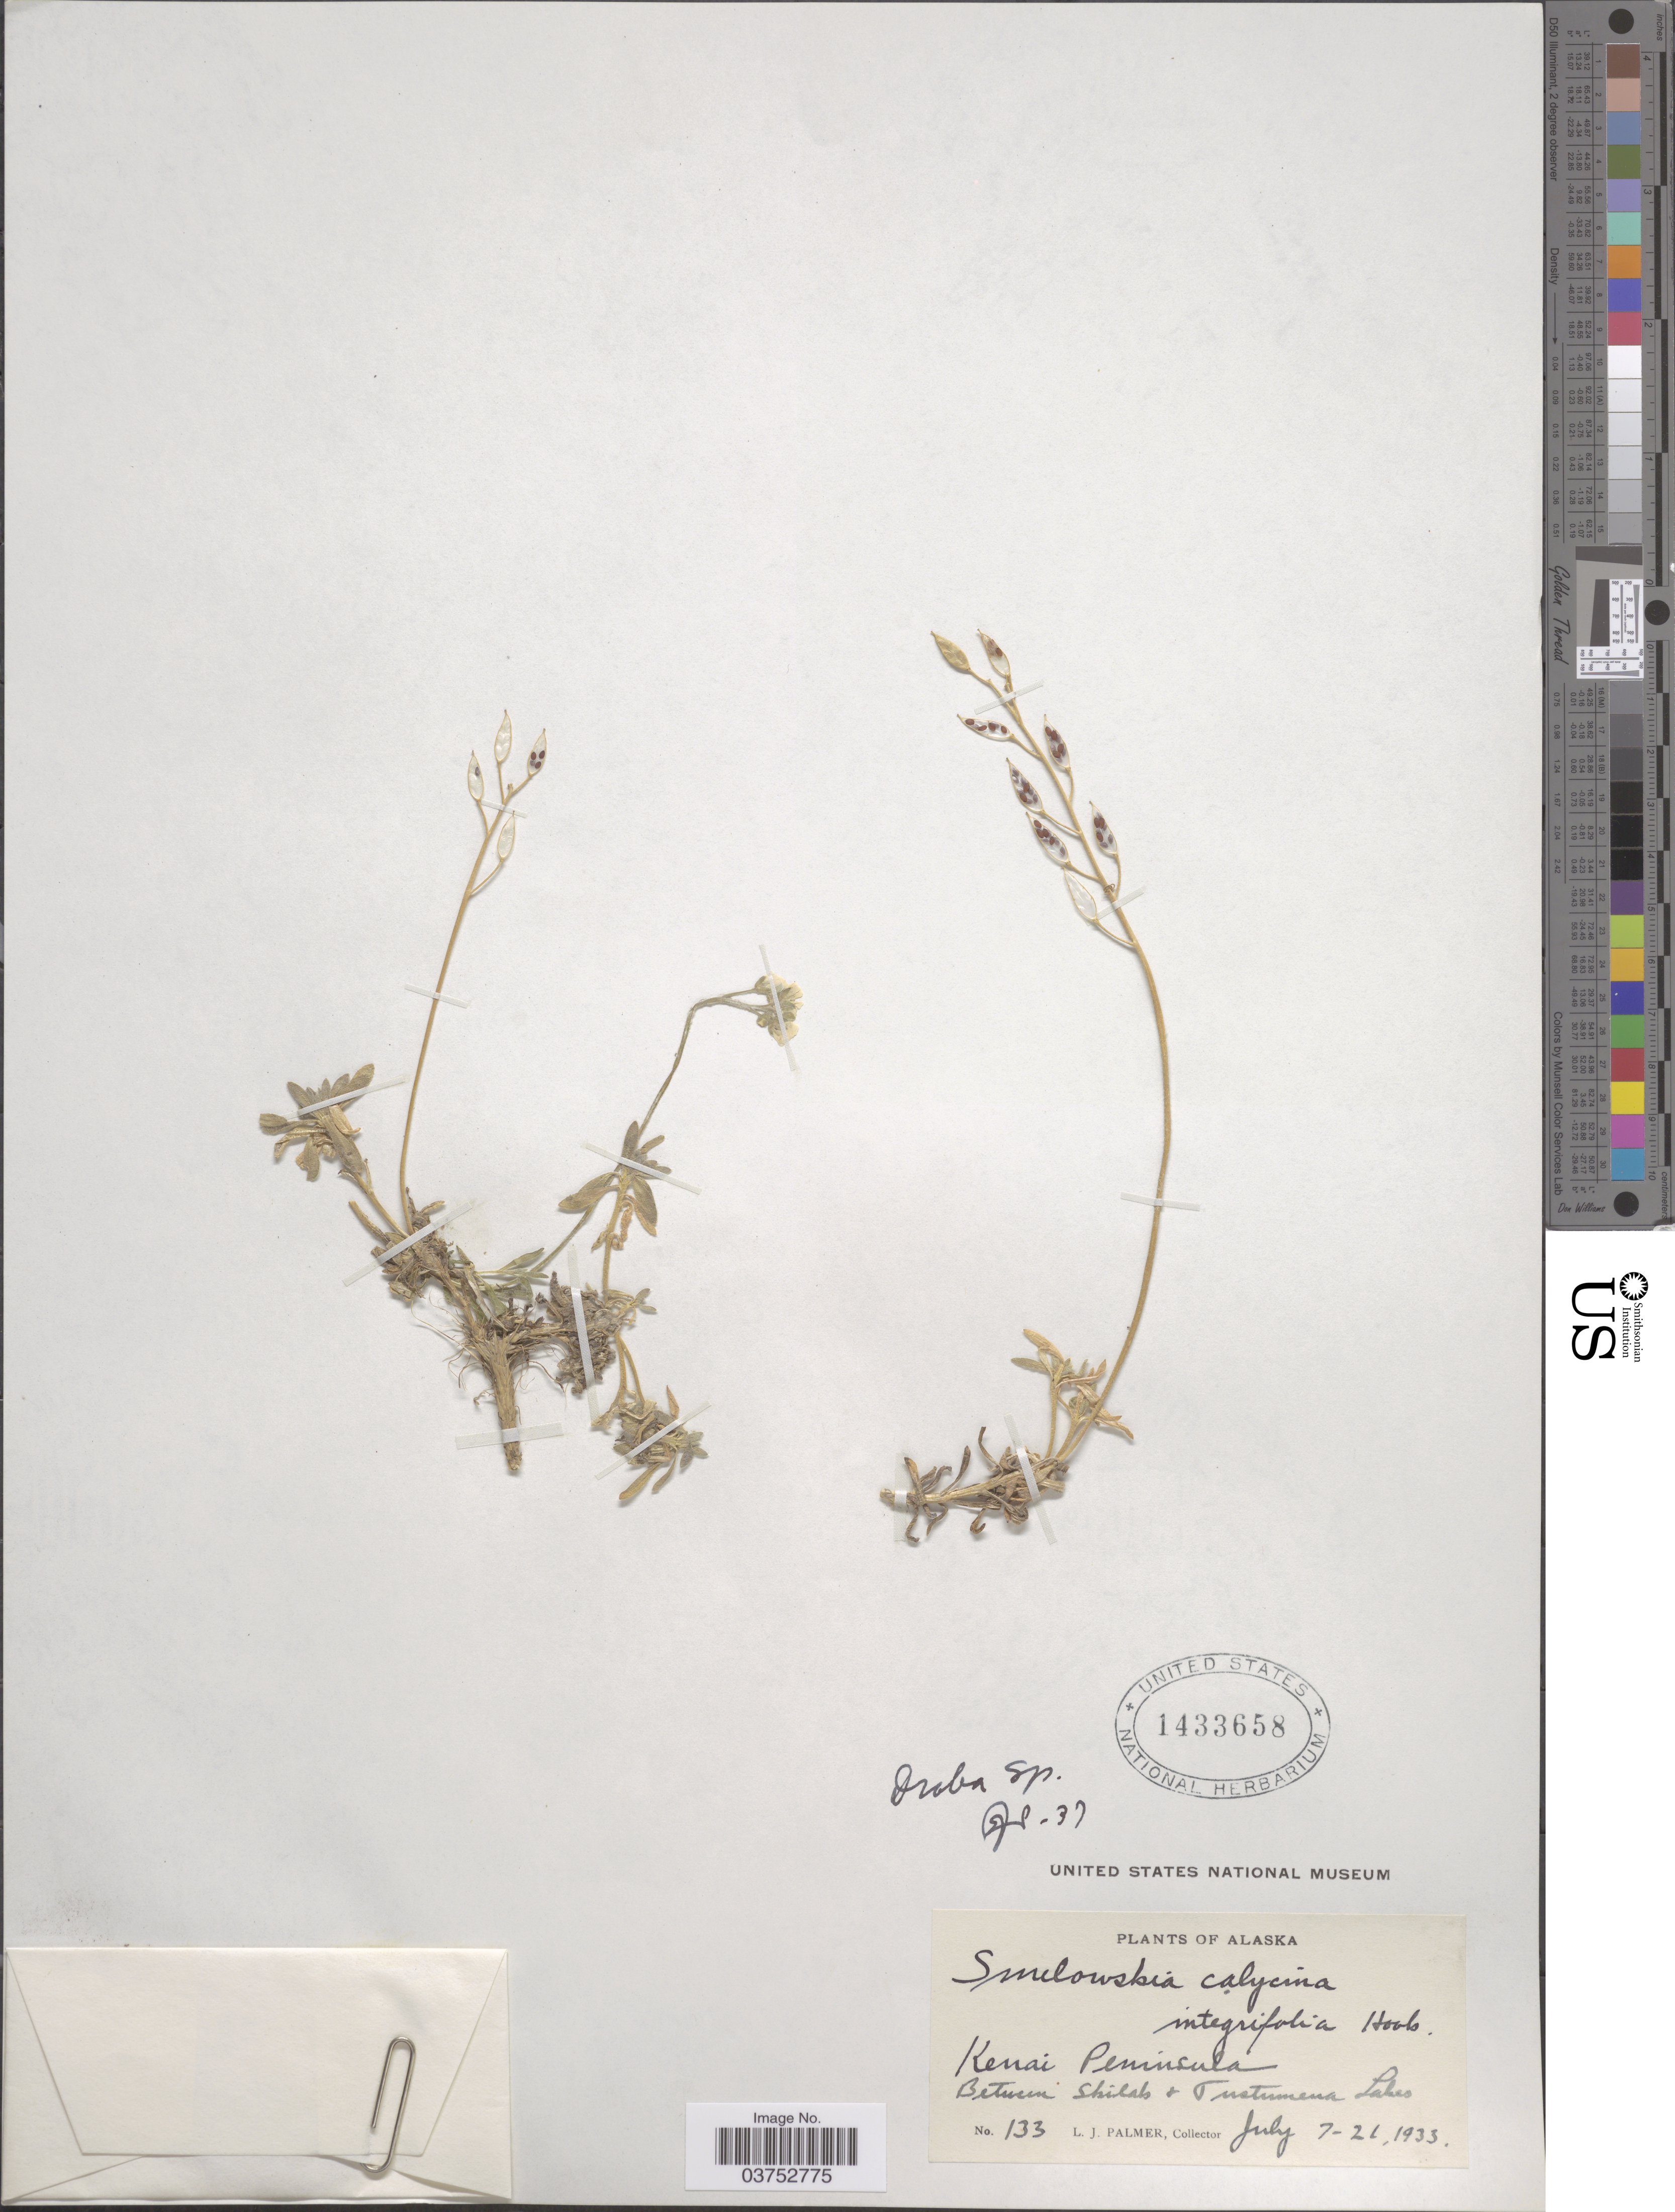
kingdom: Plantae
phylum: Tracheophyta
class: Magnoliopsida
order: Brassicales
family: Brassicaceae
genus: Draba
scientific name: Draba sp.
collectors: L. J. Palmer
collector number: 133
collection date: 1933-07-07/1933-07-21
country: United States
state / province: Alaska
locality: Kenai Peninsula. Between Skilak & Tustumena Lakes.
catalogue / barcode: US 1433658